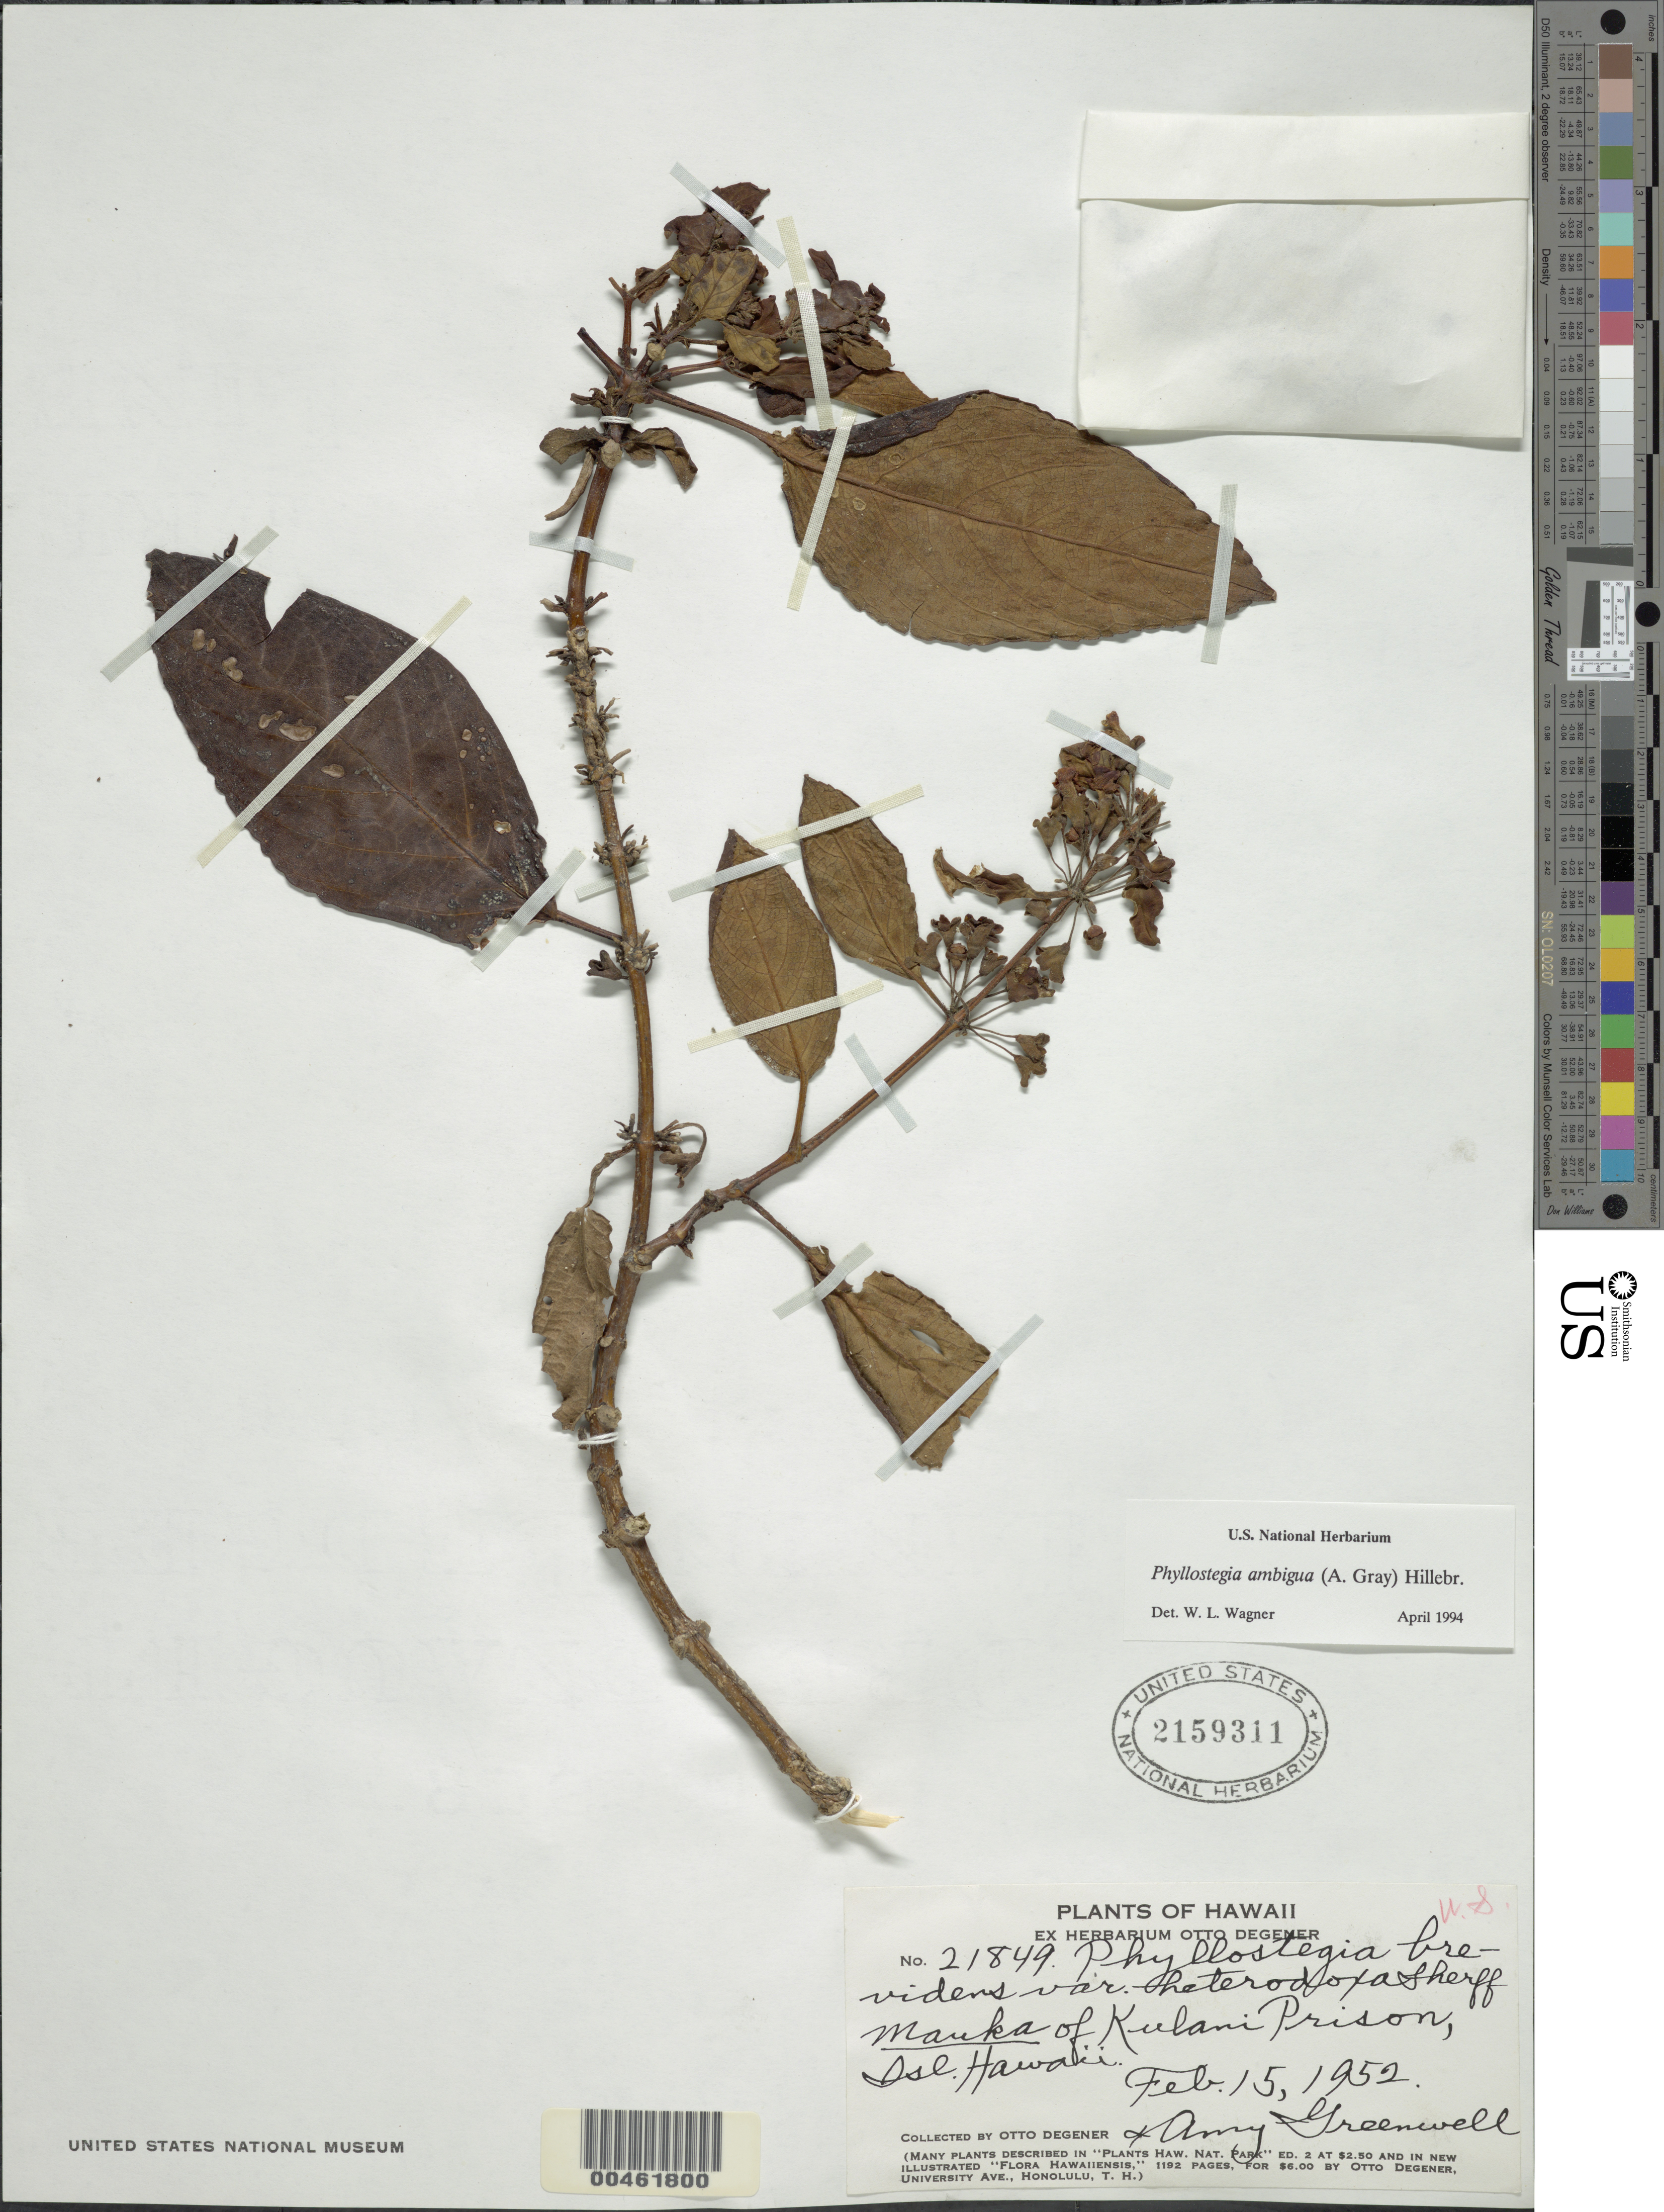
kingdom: Plantae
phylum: Tracheophyta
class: Magnoliopsida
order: Lamiales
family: Lamiaceae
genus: Phyllostegia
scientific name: Phyllostegia ambigua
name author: (A. Gray) Hillebr.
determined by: Wagner, W. L., (BOT), Smithsonian Institution - National Museum of Natural History (UNITED STATES)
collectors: O. Degener & A. B. Greenwell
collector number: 21849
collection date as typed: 15 Feb 1952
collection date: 1952-02-15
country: United States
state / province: Hawaii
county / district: Hawaii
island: Hawaii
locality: Mauka of Kulani Prison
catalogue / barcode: US 2159311